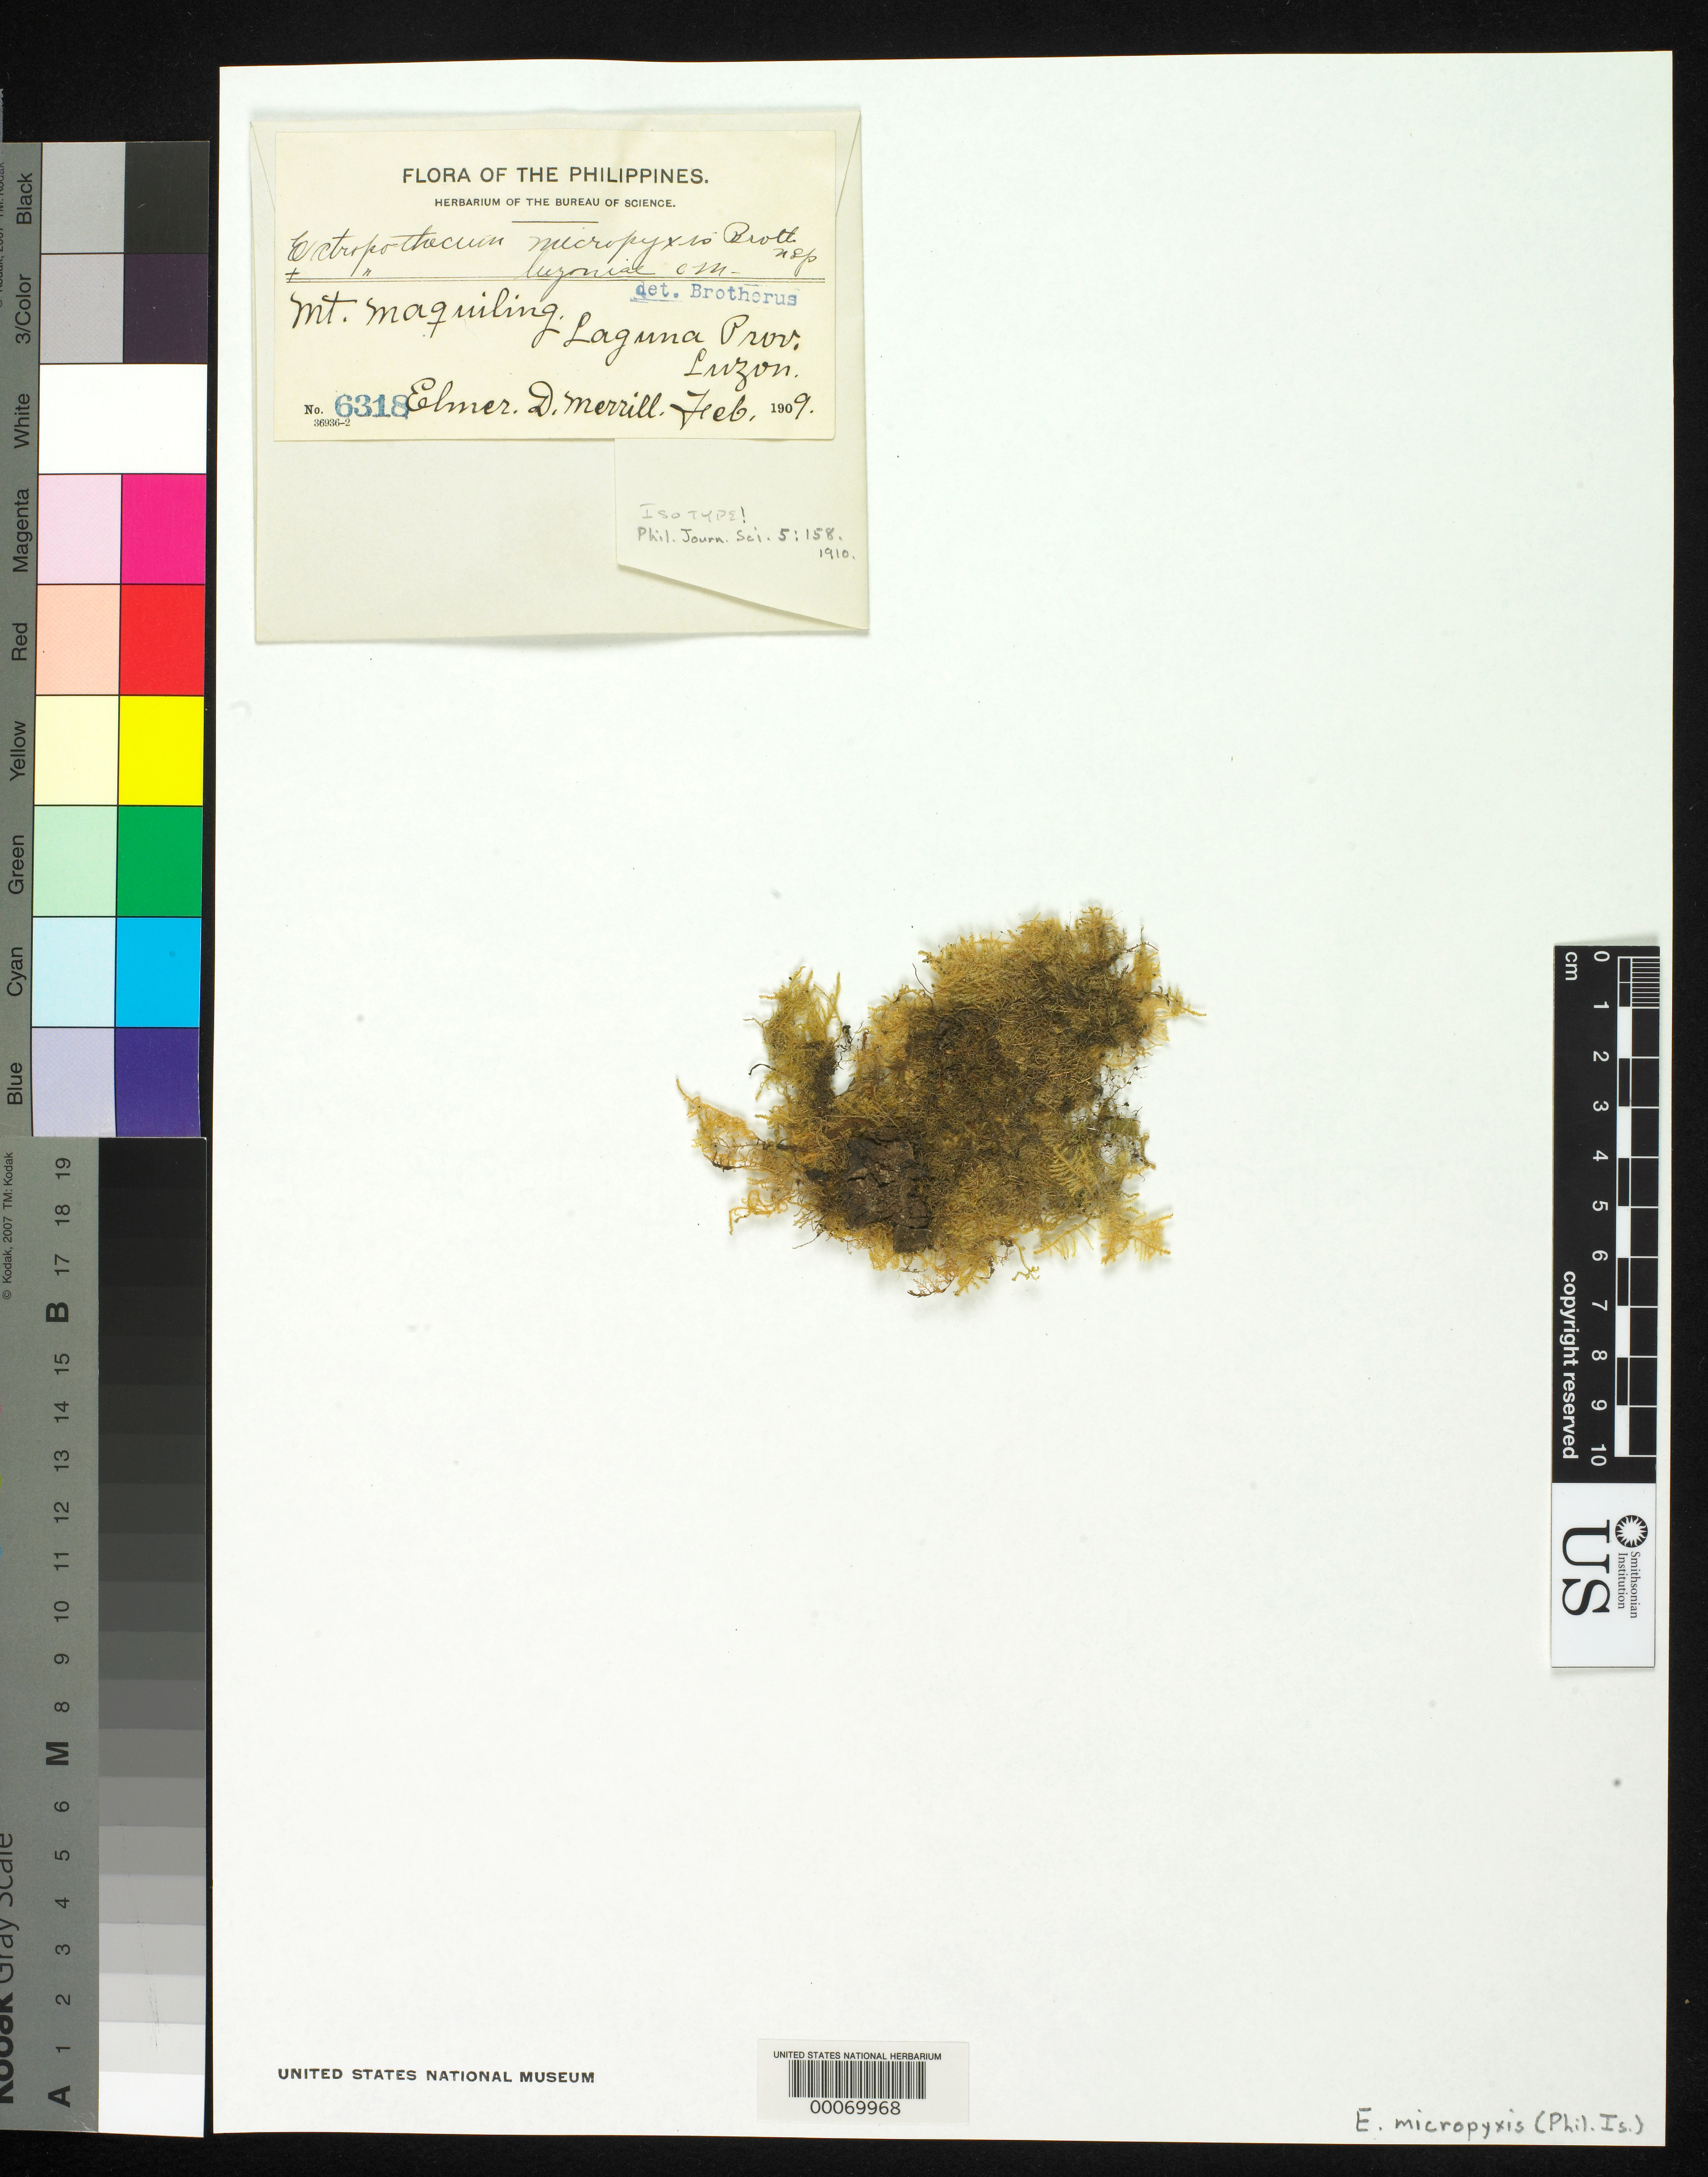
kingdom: Plantae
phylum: Bryophyta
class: Bryopsida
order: Hypnales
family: Hypnaceae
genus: Ectropothecium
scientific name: Ectropothecium micropyxis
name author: Broth.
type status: Isotype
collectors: E. D. Merrill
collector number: Bur. Sci. 6318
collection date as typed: Feb 1909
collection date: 1909-02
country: Philippines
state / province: Calabarzon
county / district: Laguna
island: Luzon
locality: Mt. Maquiling.